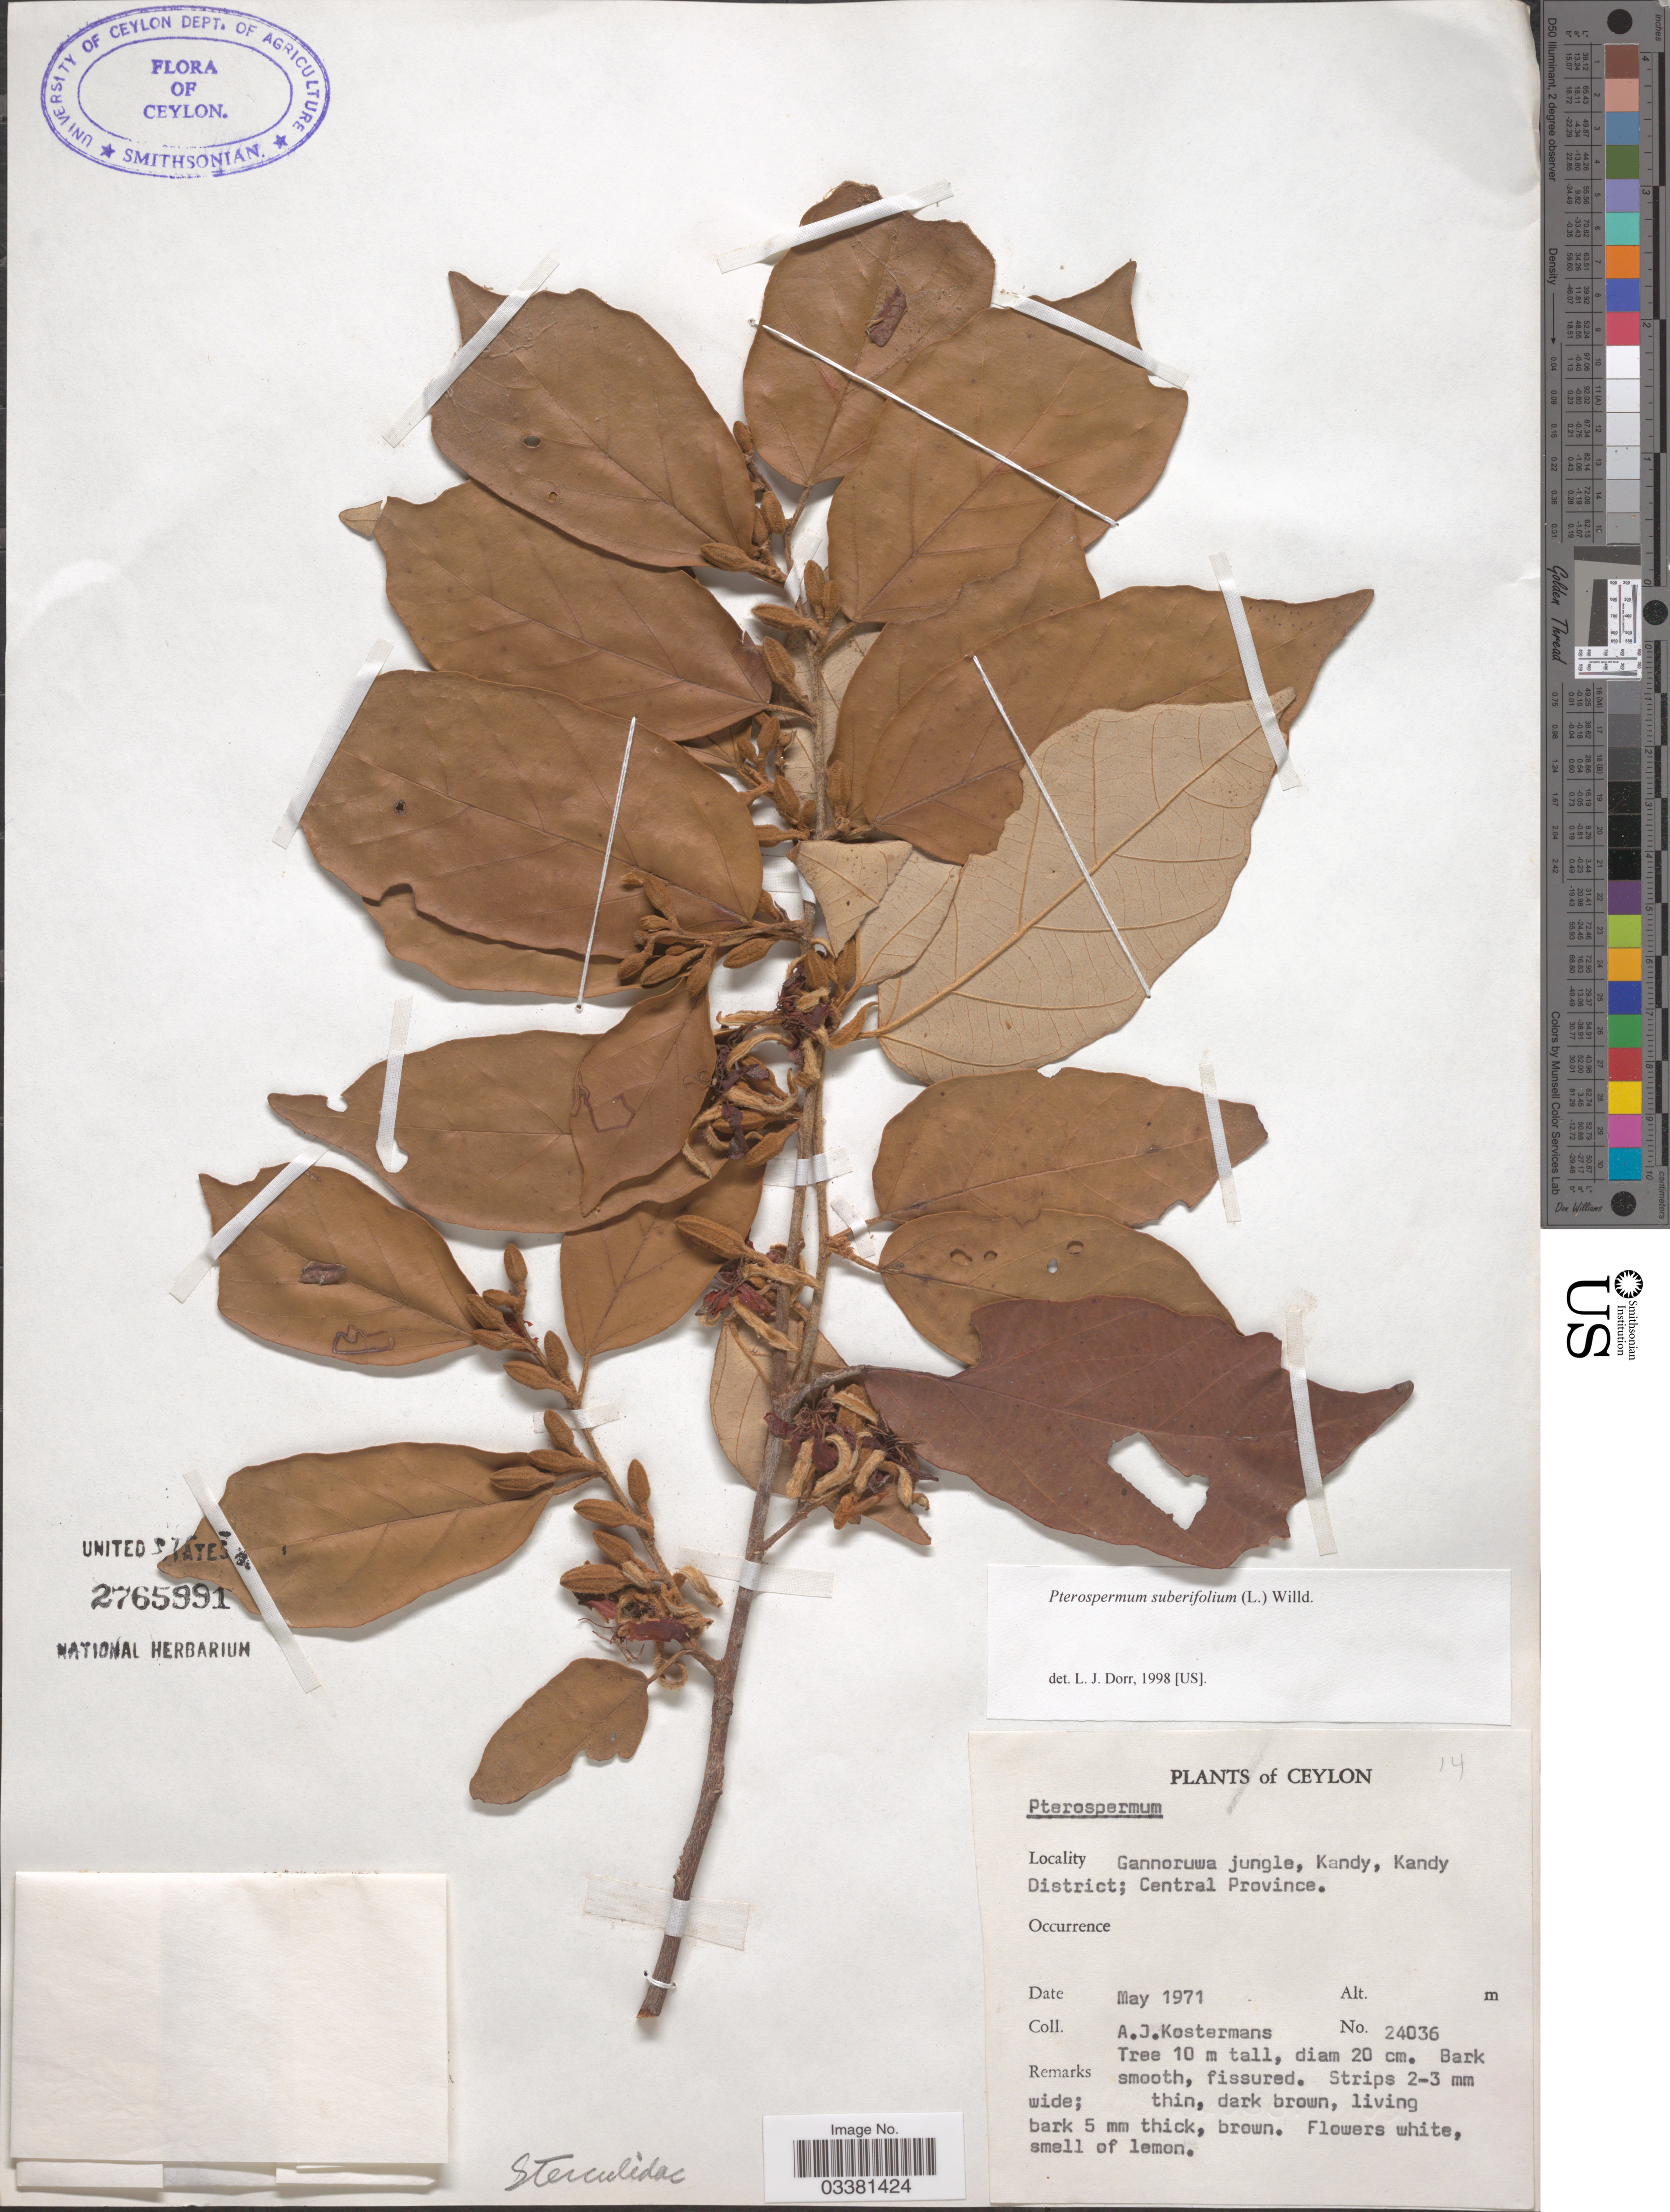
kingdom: Plantae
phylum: Tracheophyta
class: Magnoliopsida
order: Malvales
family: Malvaceae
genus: Pterospermum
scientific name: Pterospermum suberifolium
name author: (L.) Raeusch.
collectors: A. J. G. Kostermans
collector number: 24036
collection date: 1971-05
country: Sri Lanka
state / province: Central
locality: Ceylon. Gannoruwa jungle, Kandy, Kandy District.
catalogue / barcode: US 2765991